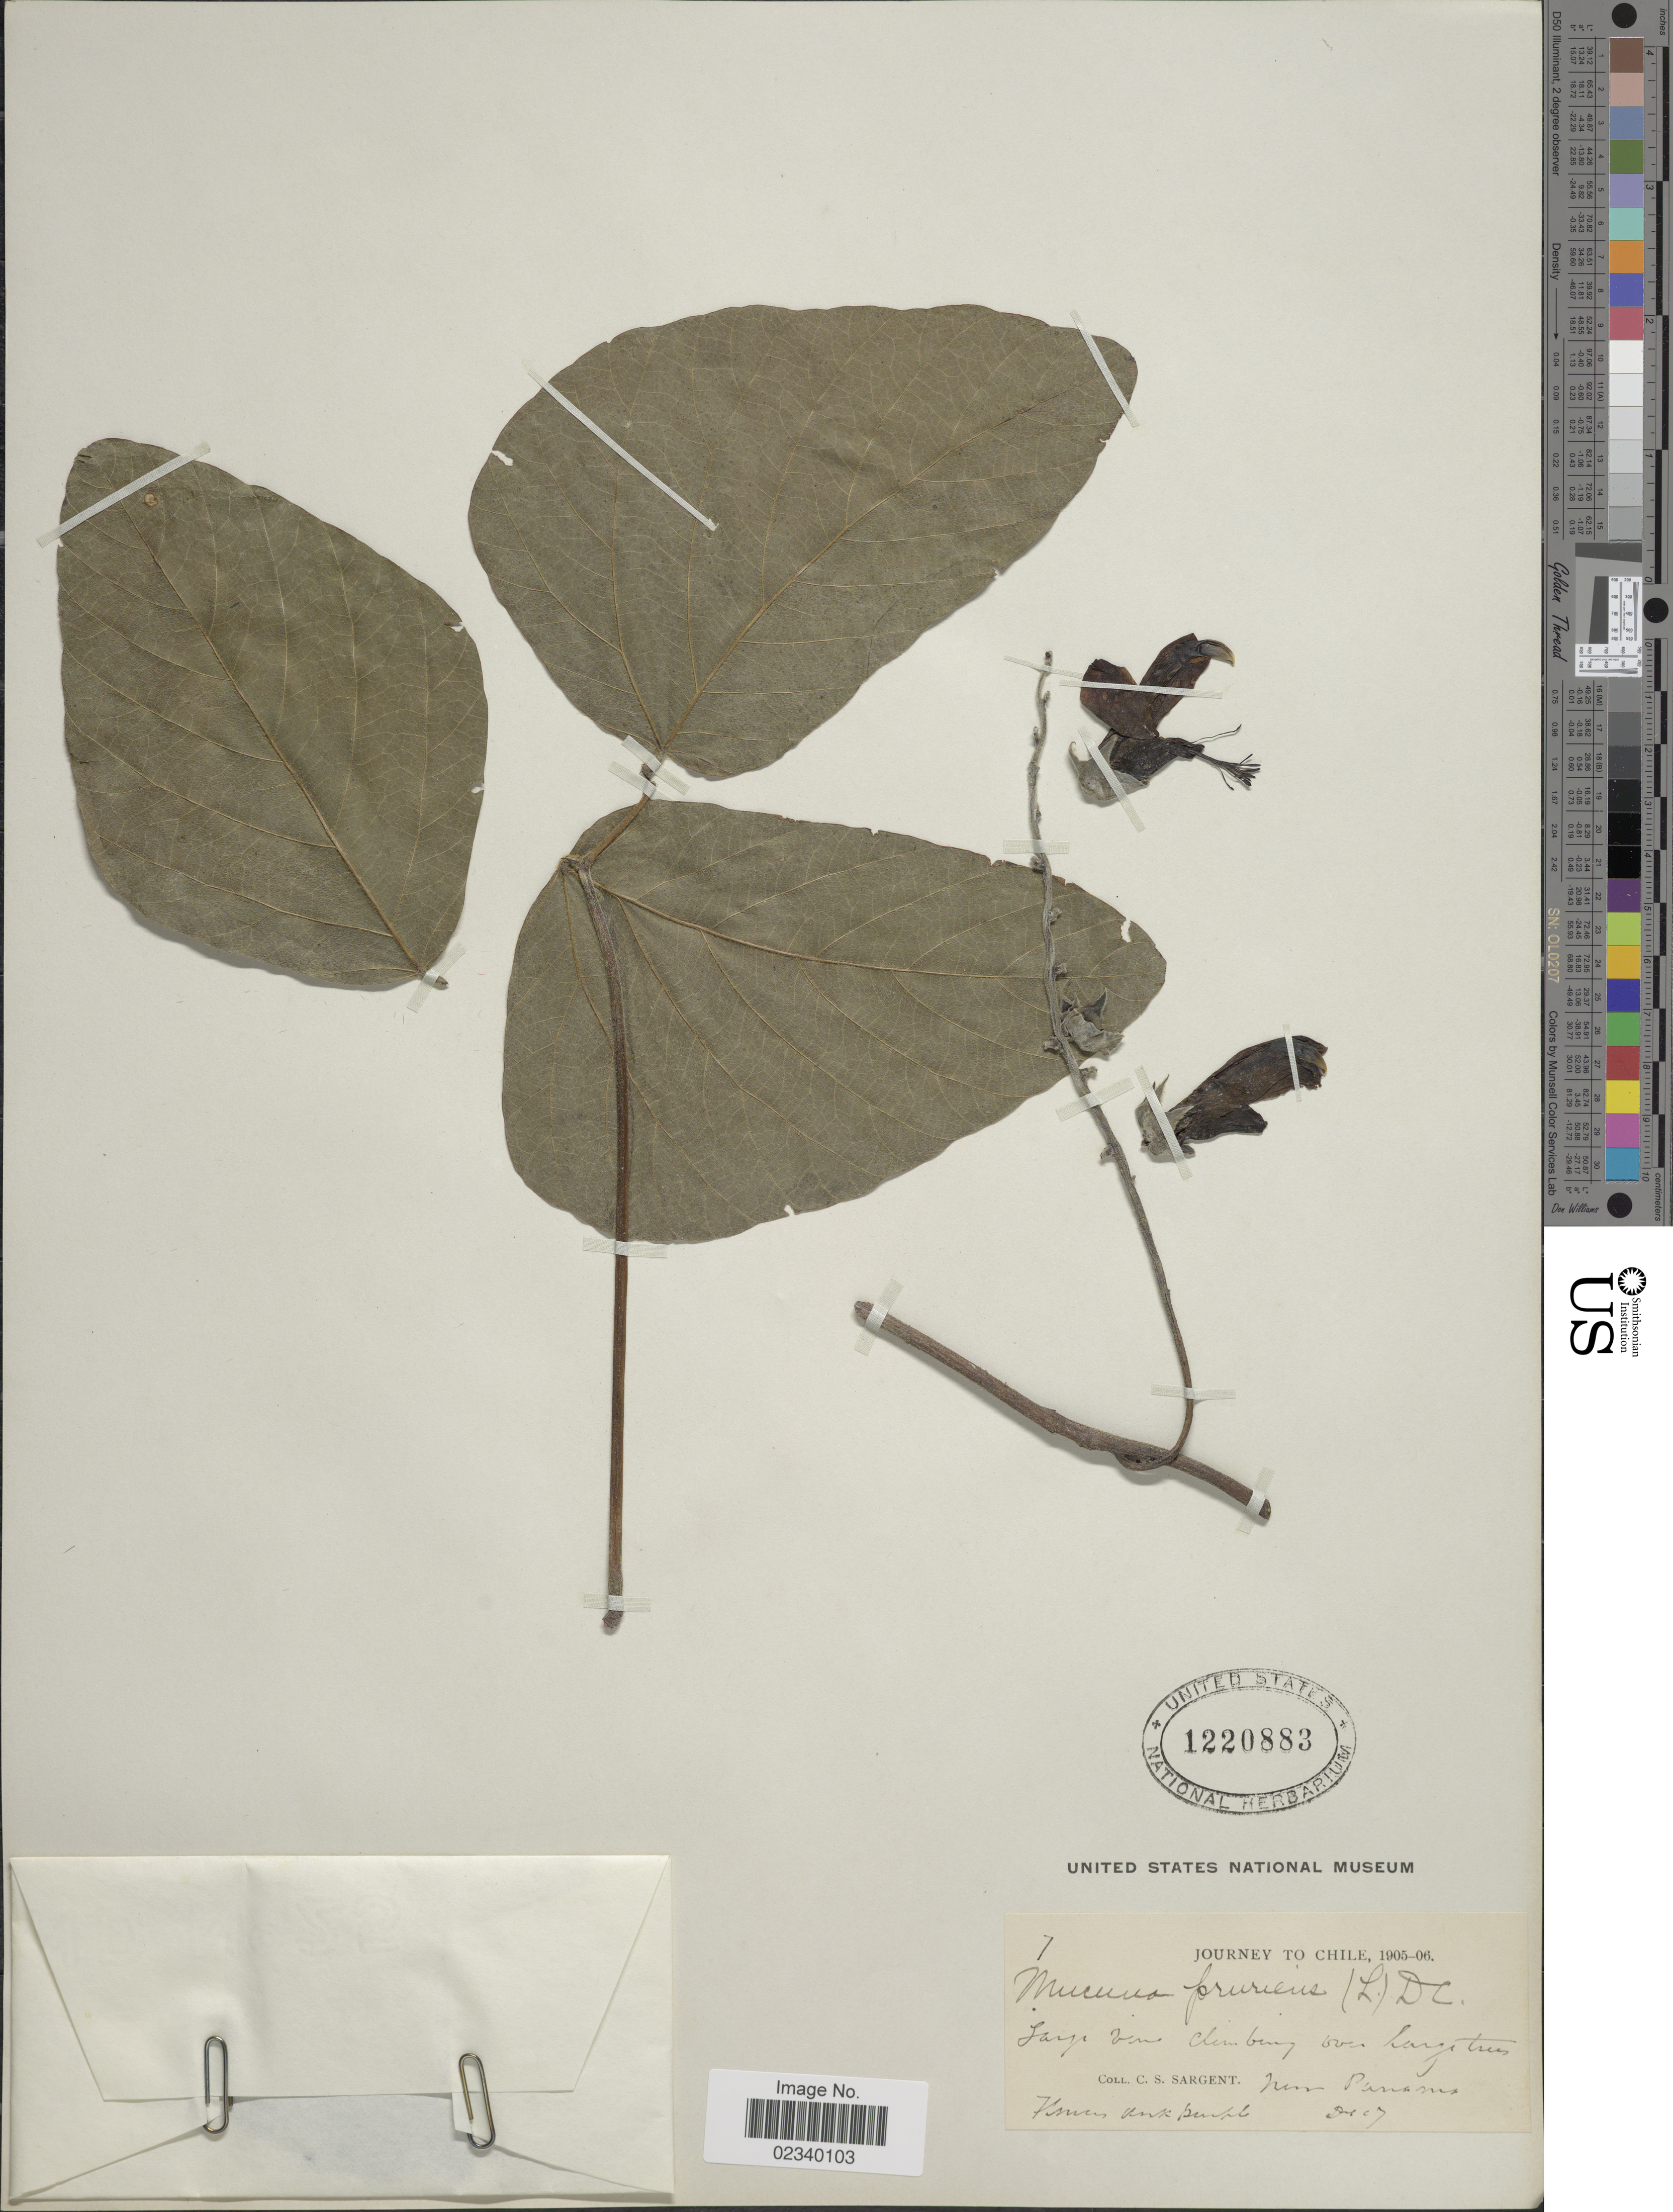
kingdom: Plantae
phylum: Tracheophyta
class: Magnoliopsida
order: Fabales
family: Fabaceae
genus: Mucuna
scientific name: Mucuna pruriens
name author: (L.) DC.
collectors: C. S. Sargent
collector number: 7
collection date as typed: Transcribed d/m/y: /12/7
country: Panama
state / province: Panamá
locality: Near Panama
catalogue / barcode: US 1220883